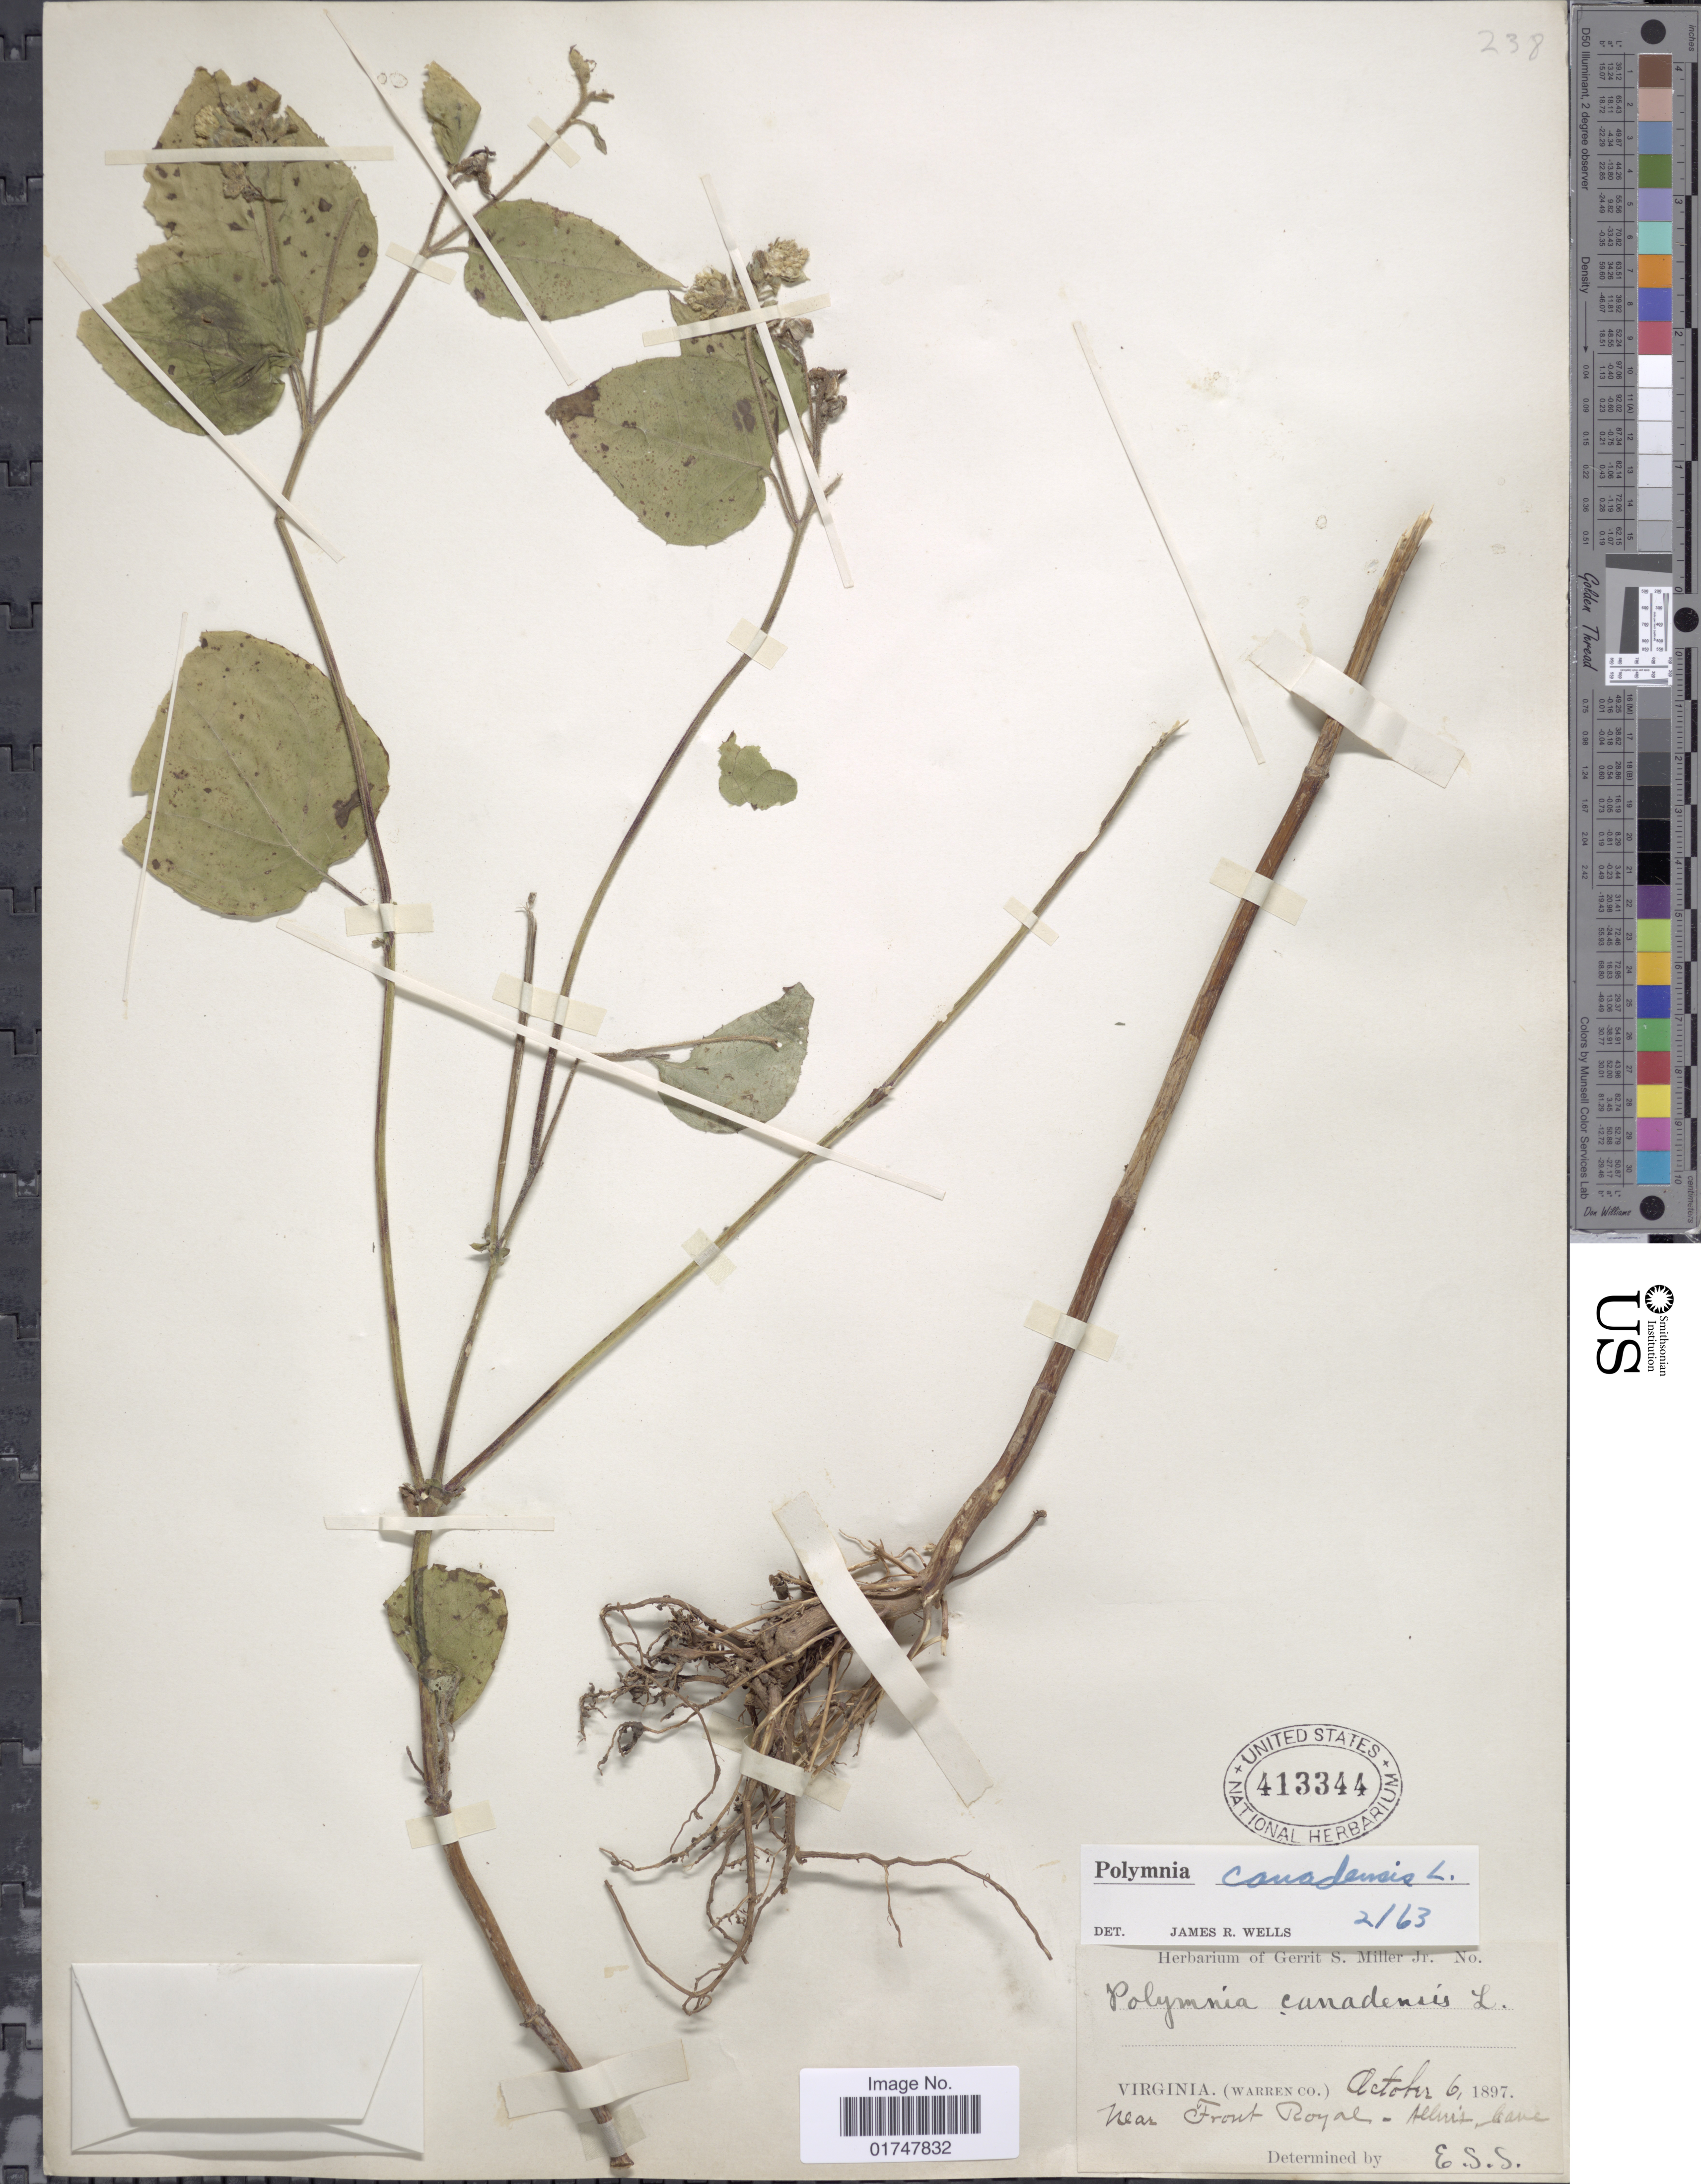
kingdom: Plantae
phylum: Tracheophyta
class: Magnoliopsida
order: Asterales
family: Asteraceae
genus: Polymnia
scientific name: Polymnia canadensis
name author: L.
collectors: ex herb. Gerrit S. Miller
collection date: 1897-10-06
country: United States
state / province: Virginia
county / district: Warren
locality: near Front Royal, Allen's Cave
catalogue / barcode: US 413344